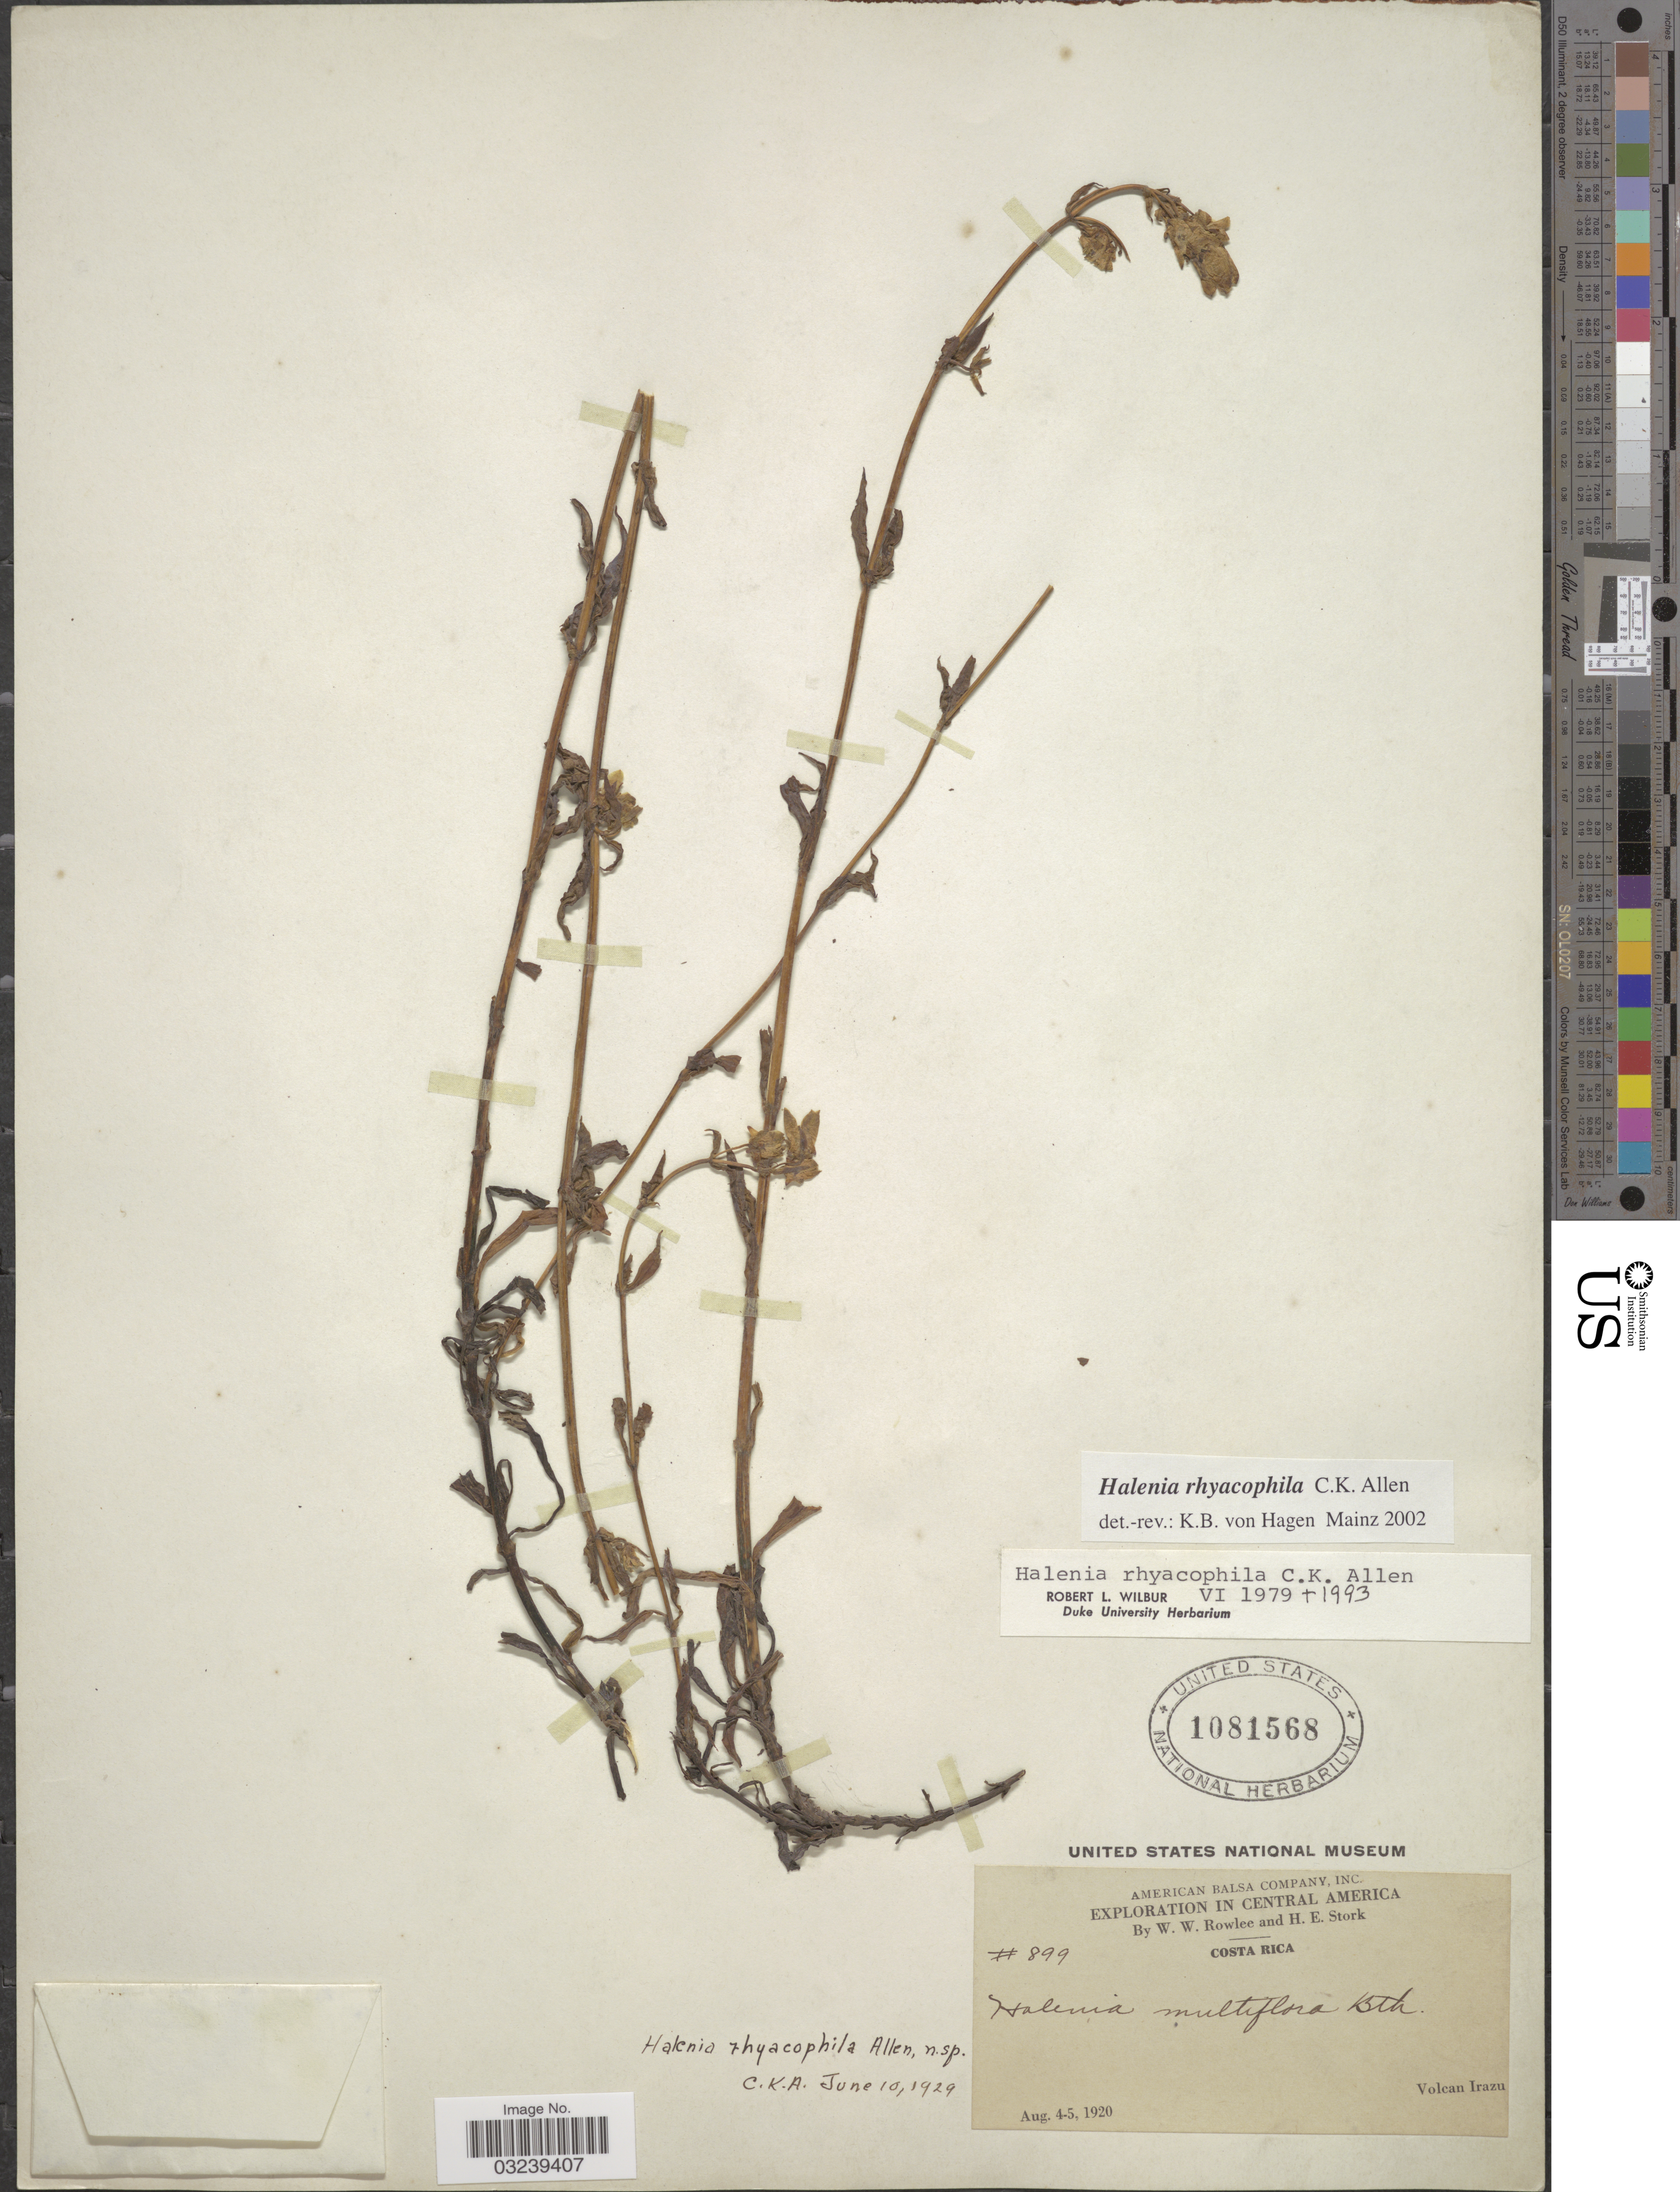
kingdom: Plantae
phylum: Tracheophyta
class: Magnoliopsida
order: Gentianales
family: Gentianaceae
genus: Halenia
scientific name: Halenia rhyacophila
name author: C.K. Allen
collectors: W. W. Rowlee & H. E. Stork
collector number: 899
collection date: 1920-08-04/1920-08-05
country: Costa Rica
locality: Volcan Irazu.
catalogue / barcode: US 1081568